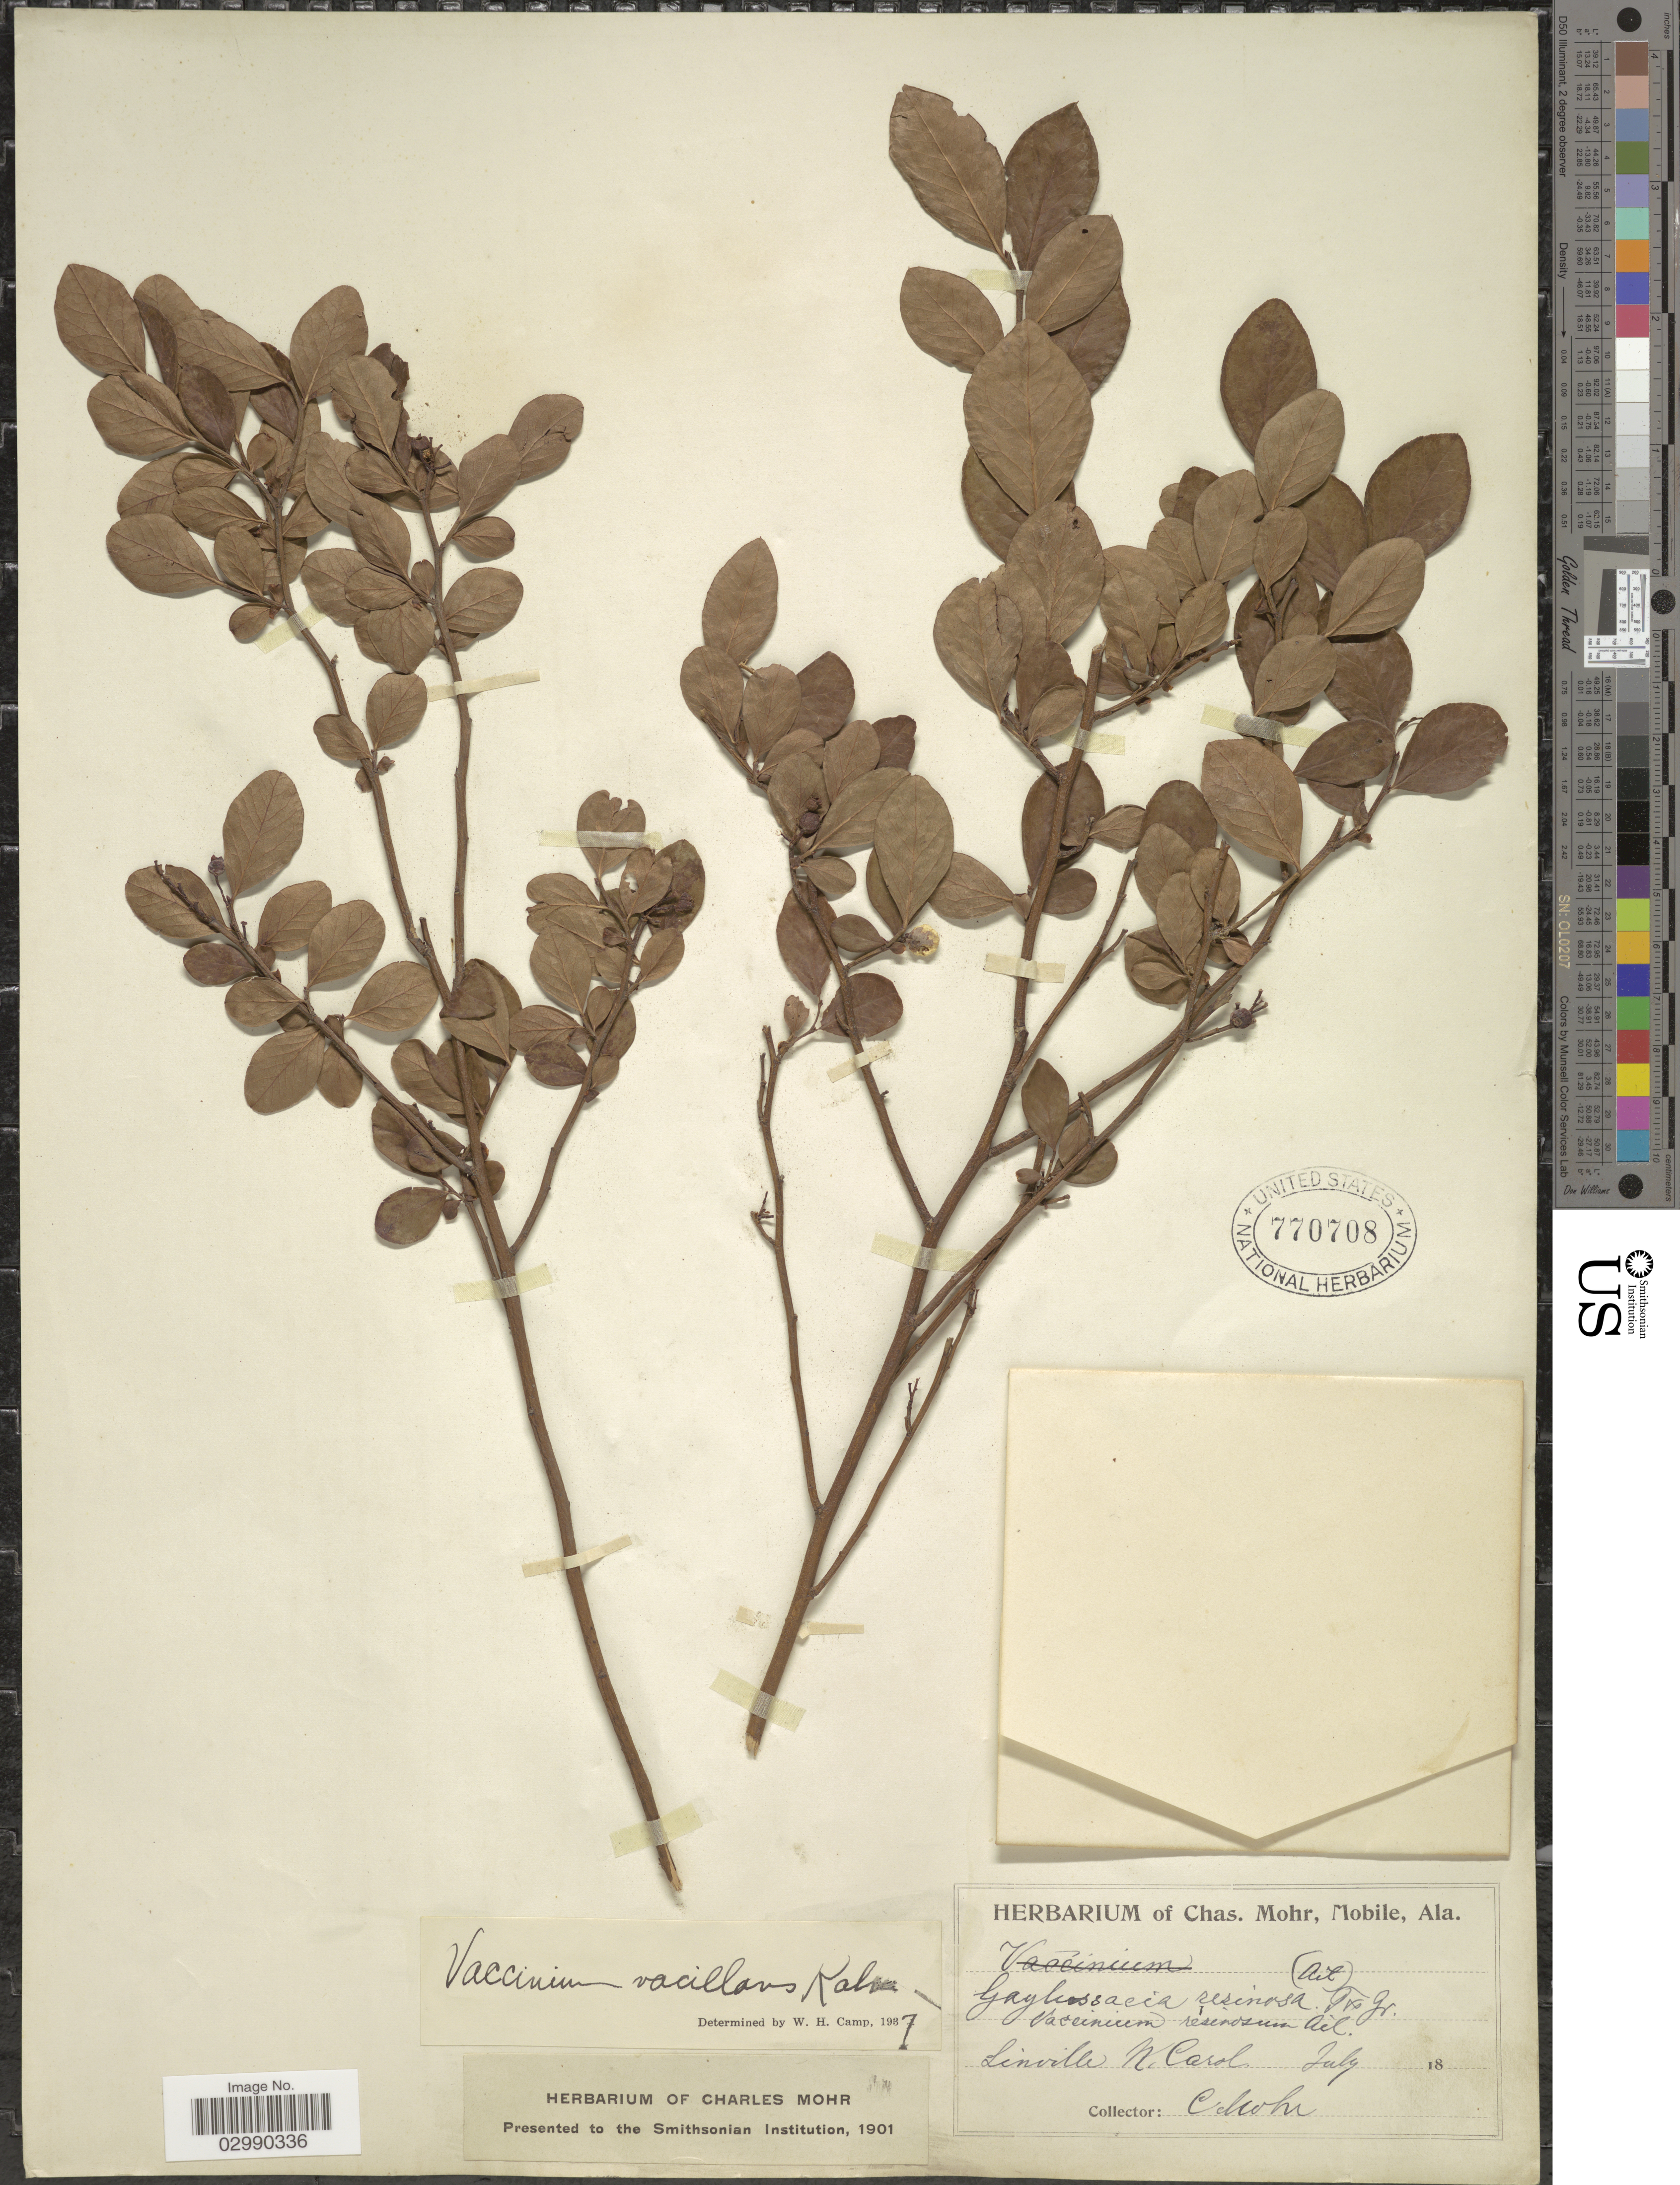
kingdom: Plantae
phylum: Tracheophyta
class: Magnoliopsida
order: Ericales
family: Ericaceae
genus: Vaccinium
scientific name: Vaccinium vacillans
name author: Kalm ex Torr.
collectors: C. T. Mohr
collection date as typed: July 18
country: United States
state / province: North Carolina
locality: Linville.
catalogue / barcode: US 770708